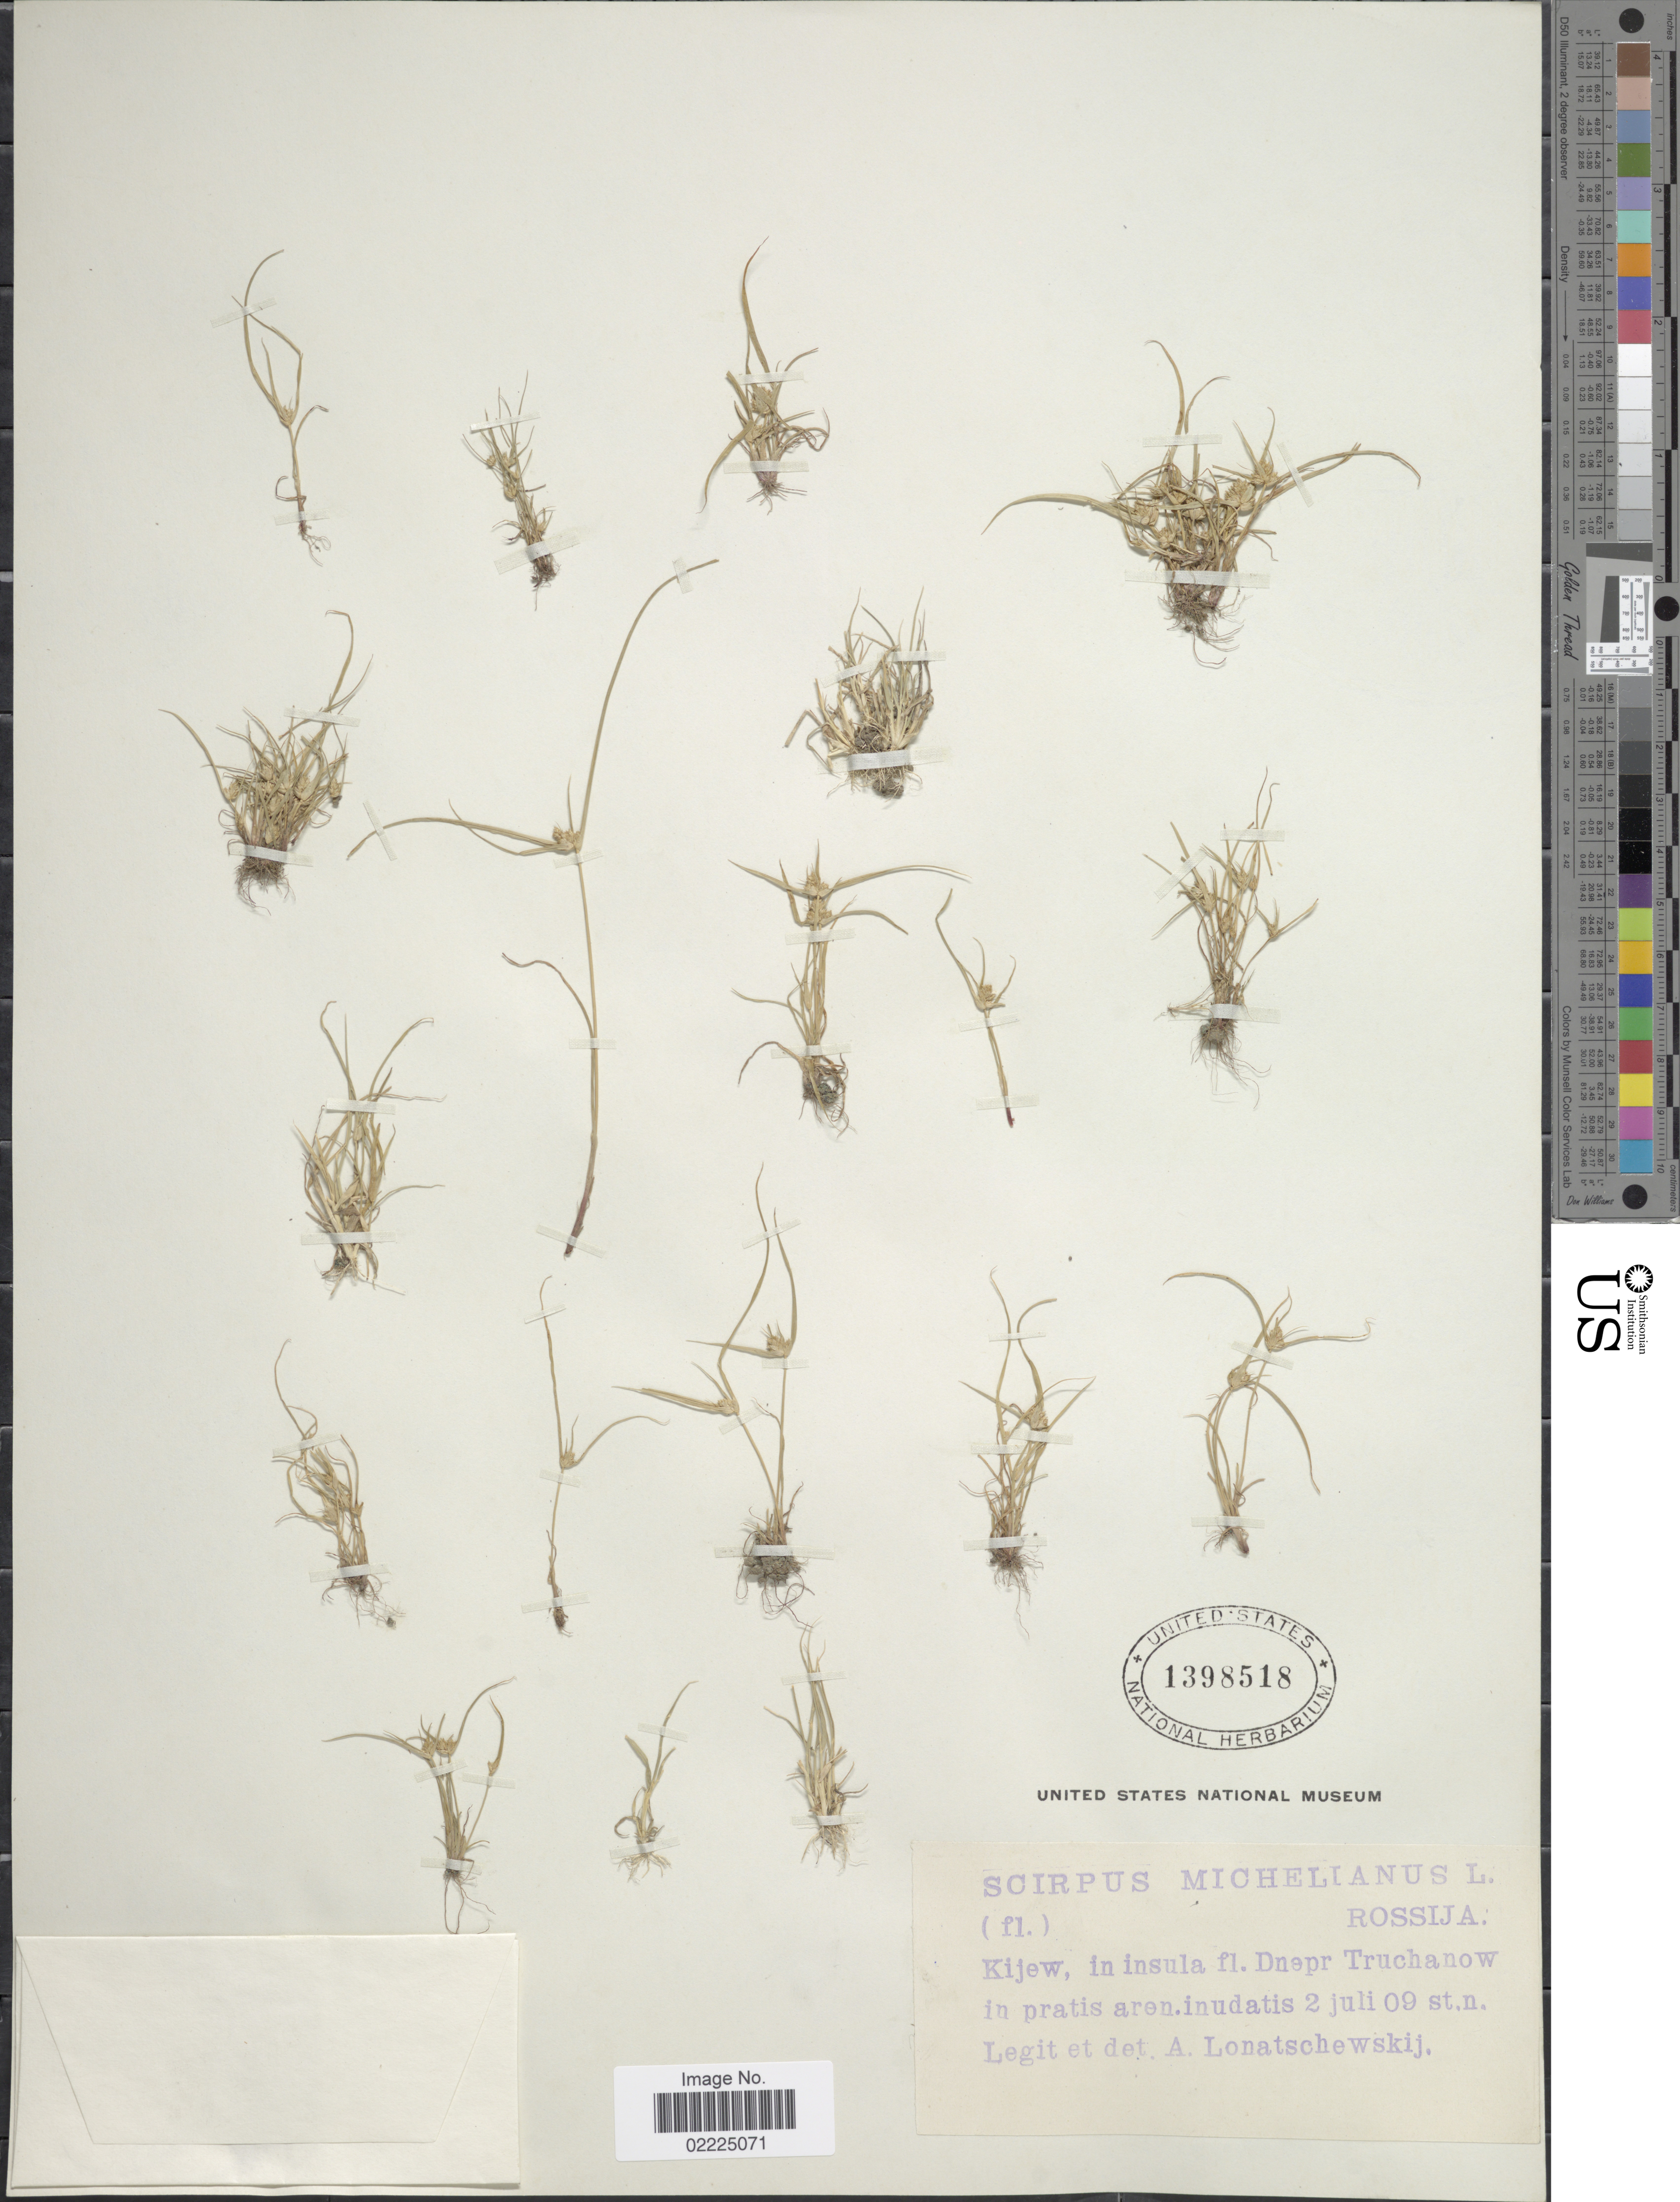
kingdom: Plantae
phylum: Tracheophyta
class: Liliopsida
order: Poales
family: Cyperaceae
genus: Cyperus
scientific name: Cyperus michelianus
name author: (L.) Delile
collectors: A. Lonatschewskij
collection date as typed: Transcribed d/m/y: 2/7/9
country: Ukraine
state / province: L'viv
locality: Kijew, in insula fl. Dnepr Truchanow in pratis aren. inundatis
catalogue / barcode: US 1398518